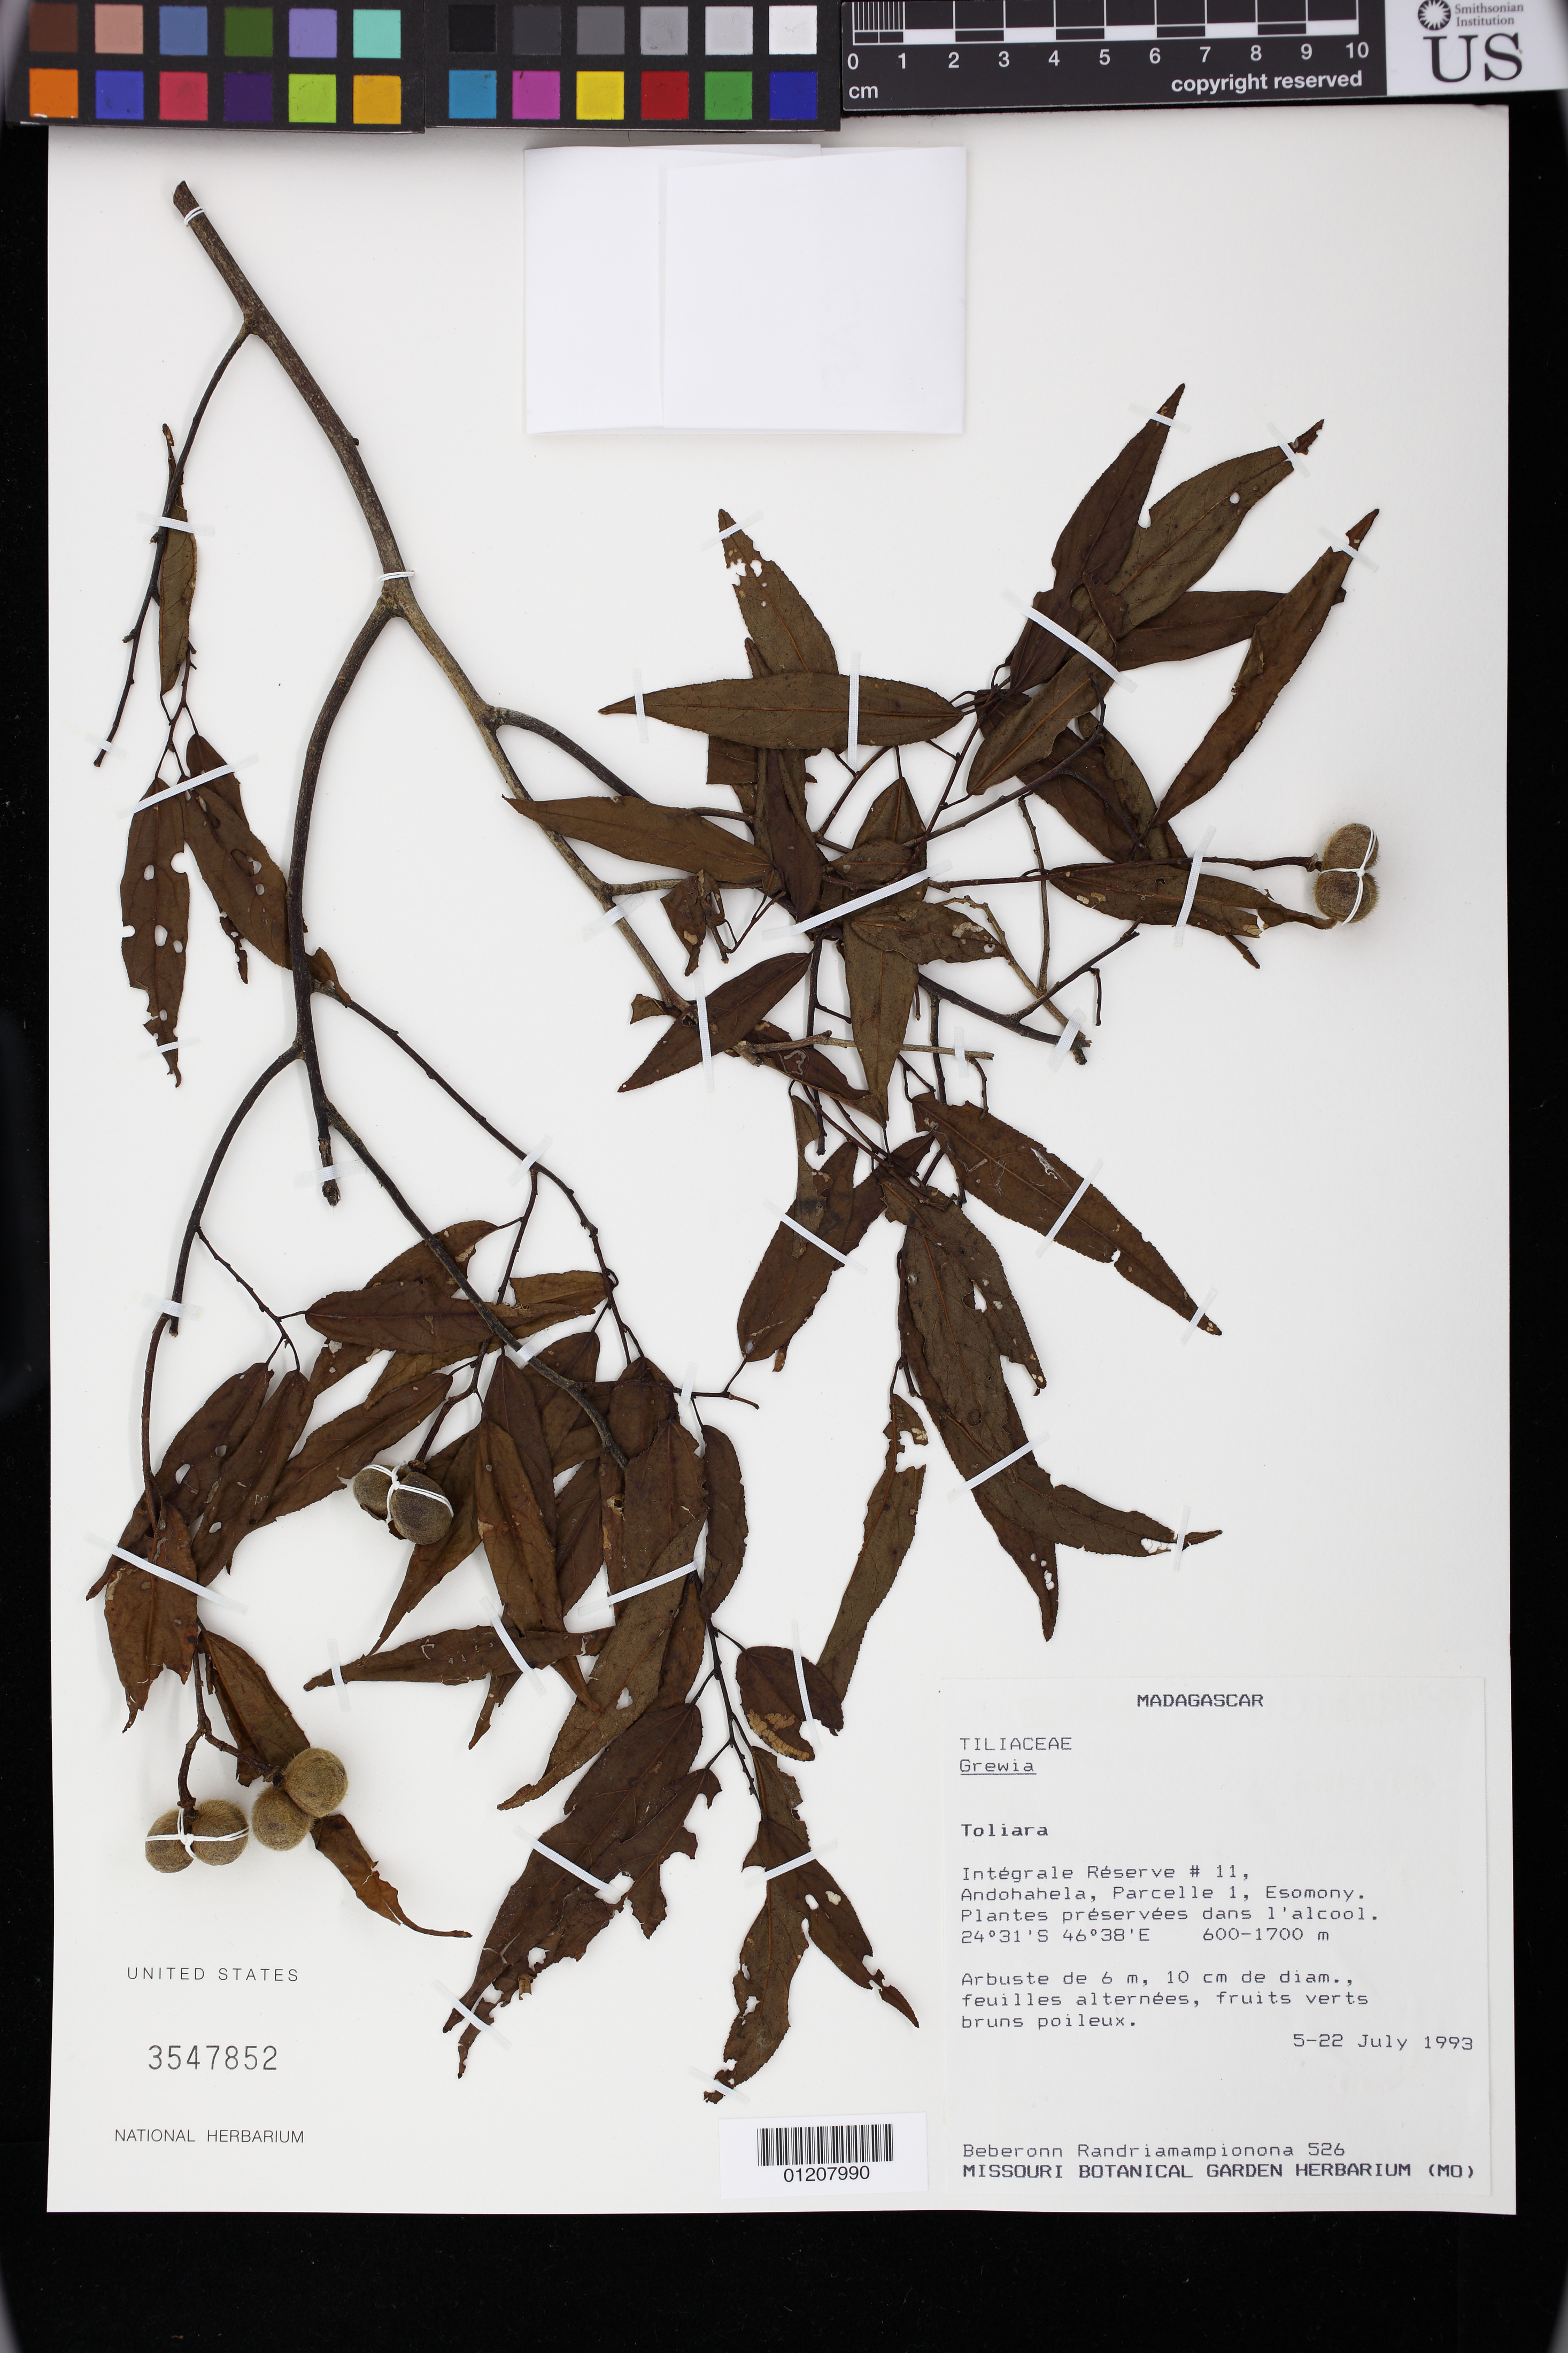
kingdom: Plantae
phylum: Tracheophyta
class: Magnoliopsida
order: Malvales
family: Malvaceae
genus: Grewia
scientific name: Grewia barorum Capuron, ined.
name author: Capuron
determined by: Jourdain-Fievet, L.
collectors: B. Randriamampionona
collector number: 526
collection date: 1993-07-05/1993-07-22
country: Madagascar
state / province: Anosy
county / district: Tolanaro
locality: Toliara: Integrale Reserve #11, Andohahela, Parcelle 1, Esomony.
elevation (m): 600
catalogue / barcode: US 3547852